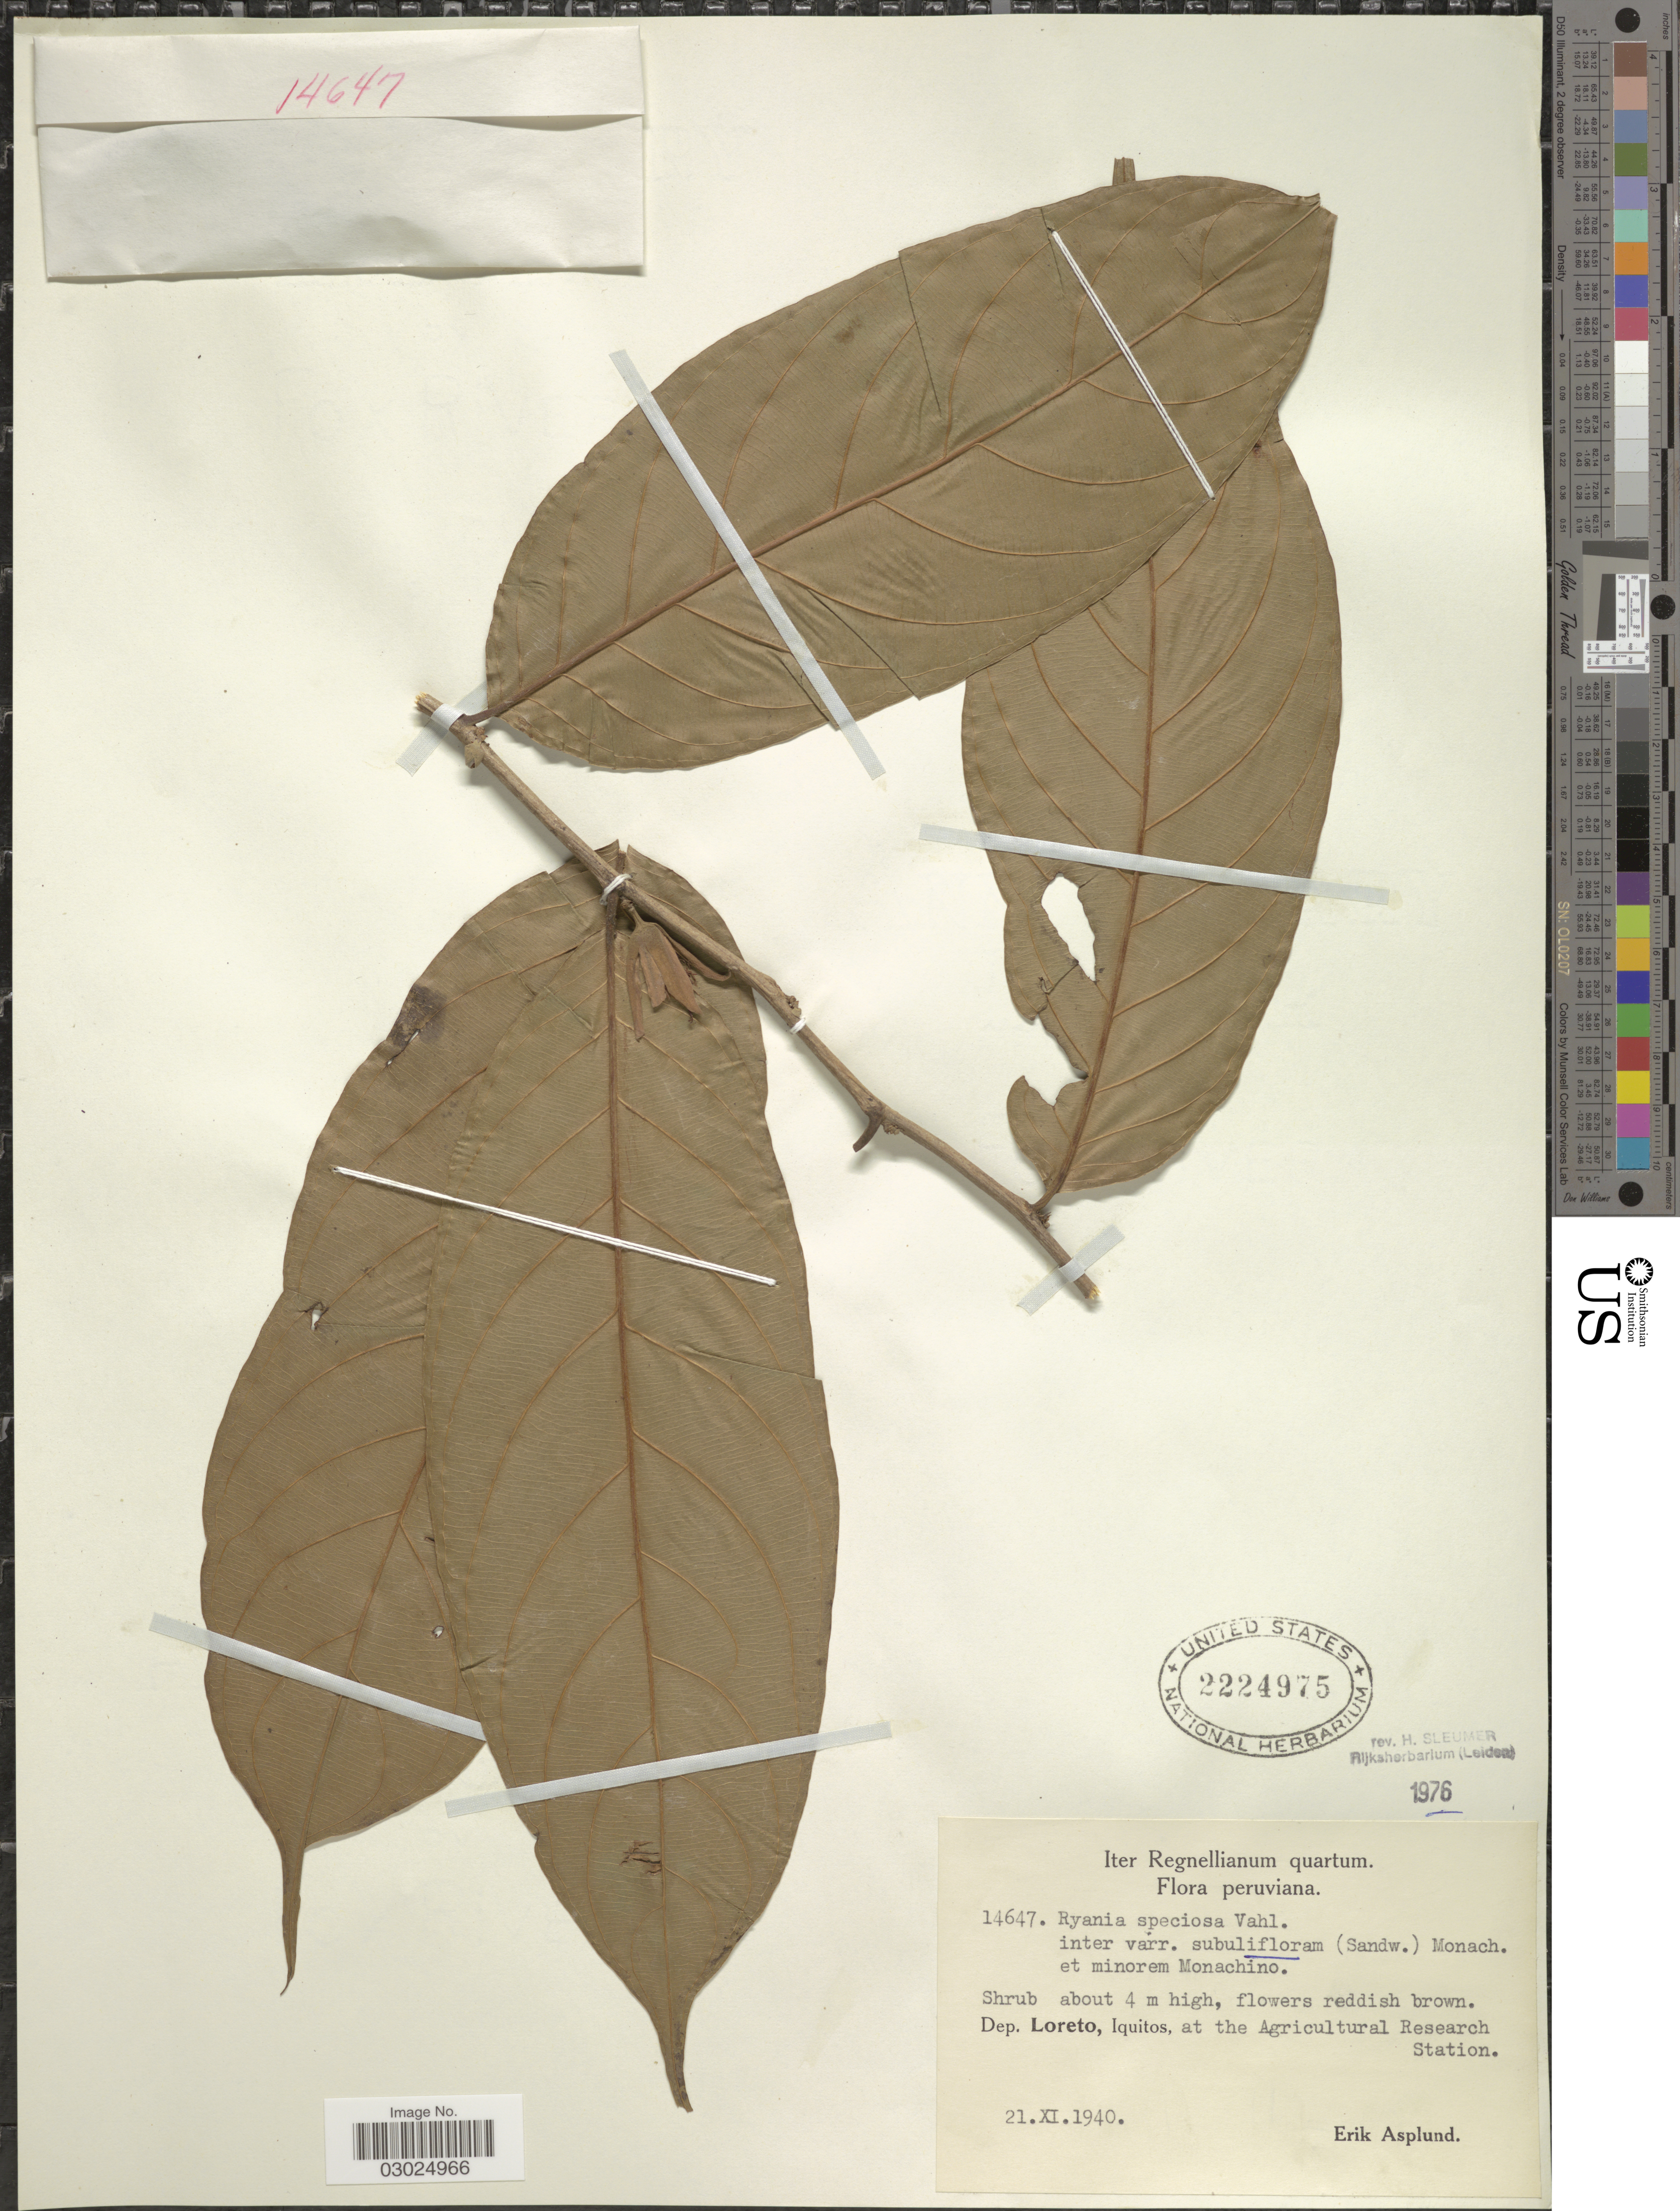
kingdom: Plantae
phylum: Tracheophyta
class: Magnoliopsida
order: Malpighiales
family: Salicaceae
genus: Ryania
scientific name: Ryania speciosa var. subuliflora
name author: (Sandwith) Monach.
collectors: E. Asplund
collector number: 14647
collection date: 1940-11-21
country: Peru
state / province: Loreto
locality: Dept. Loreto, Iquitos, at the Agricultural Research Station.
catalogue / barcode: US 2224975